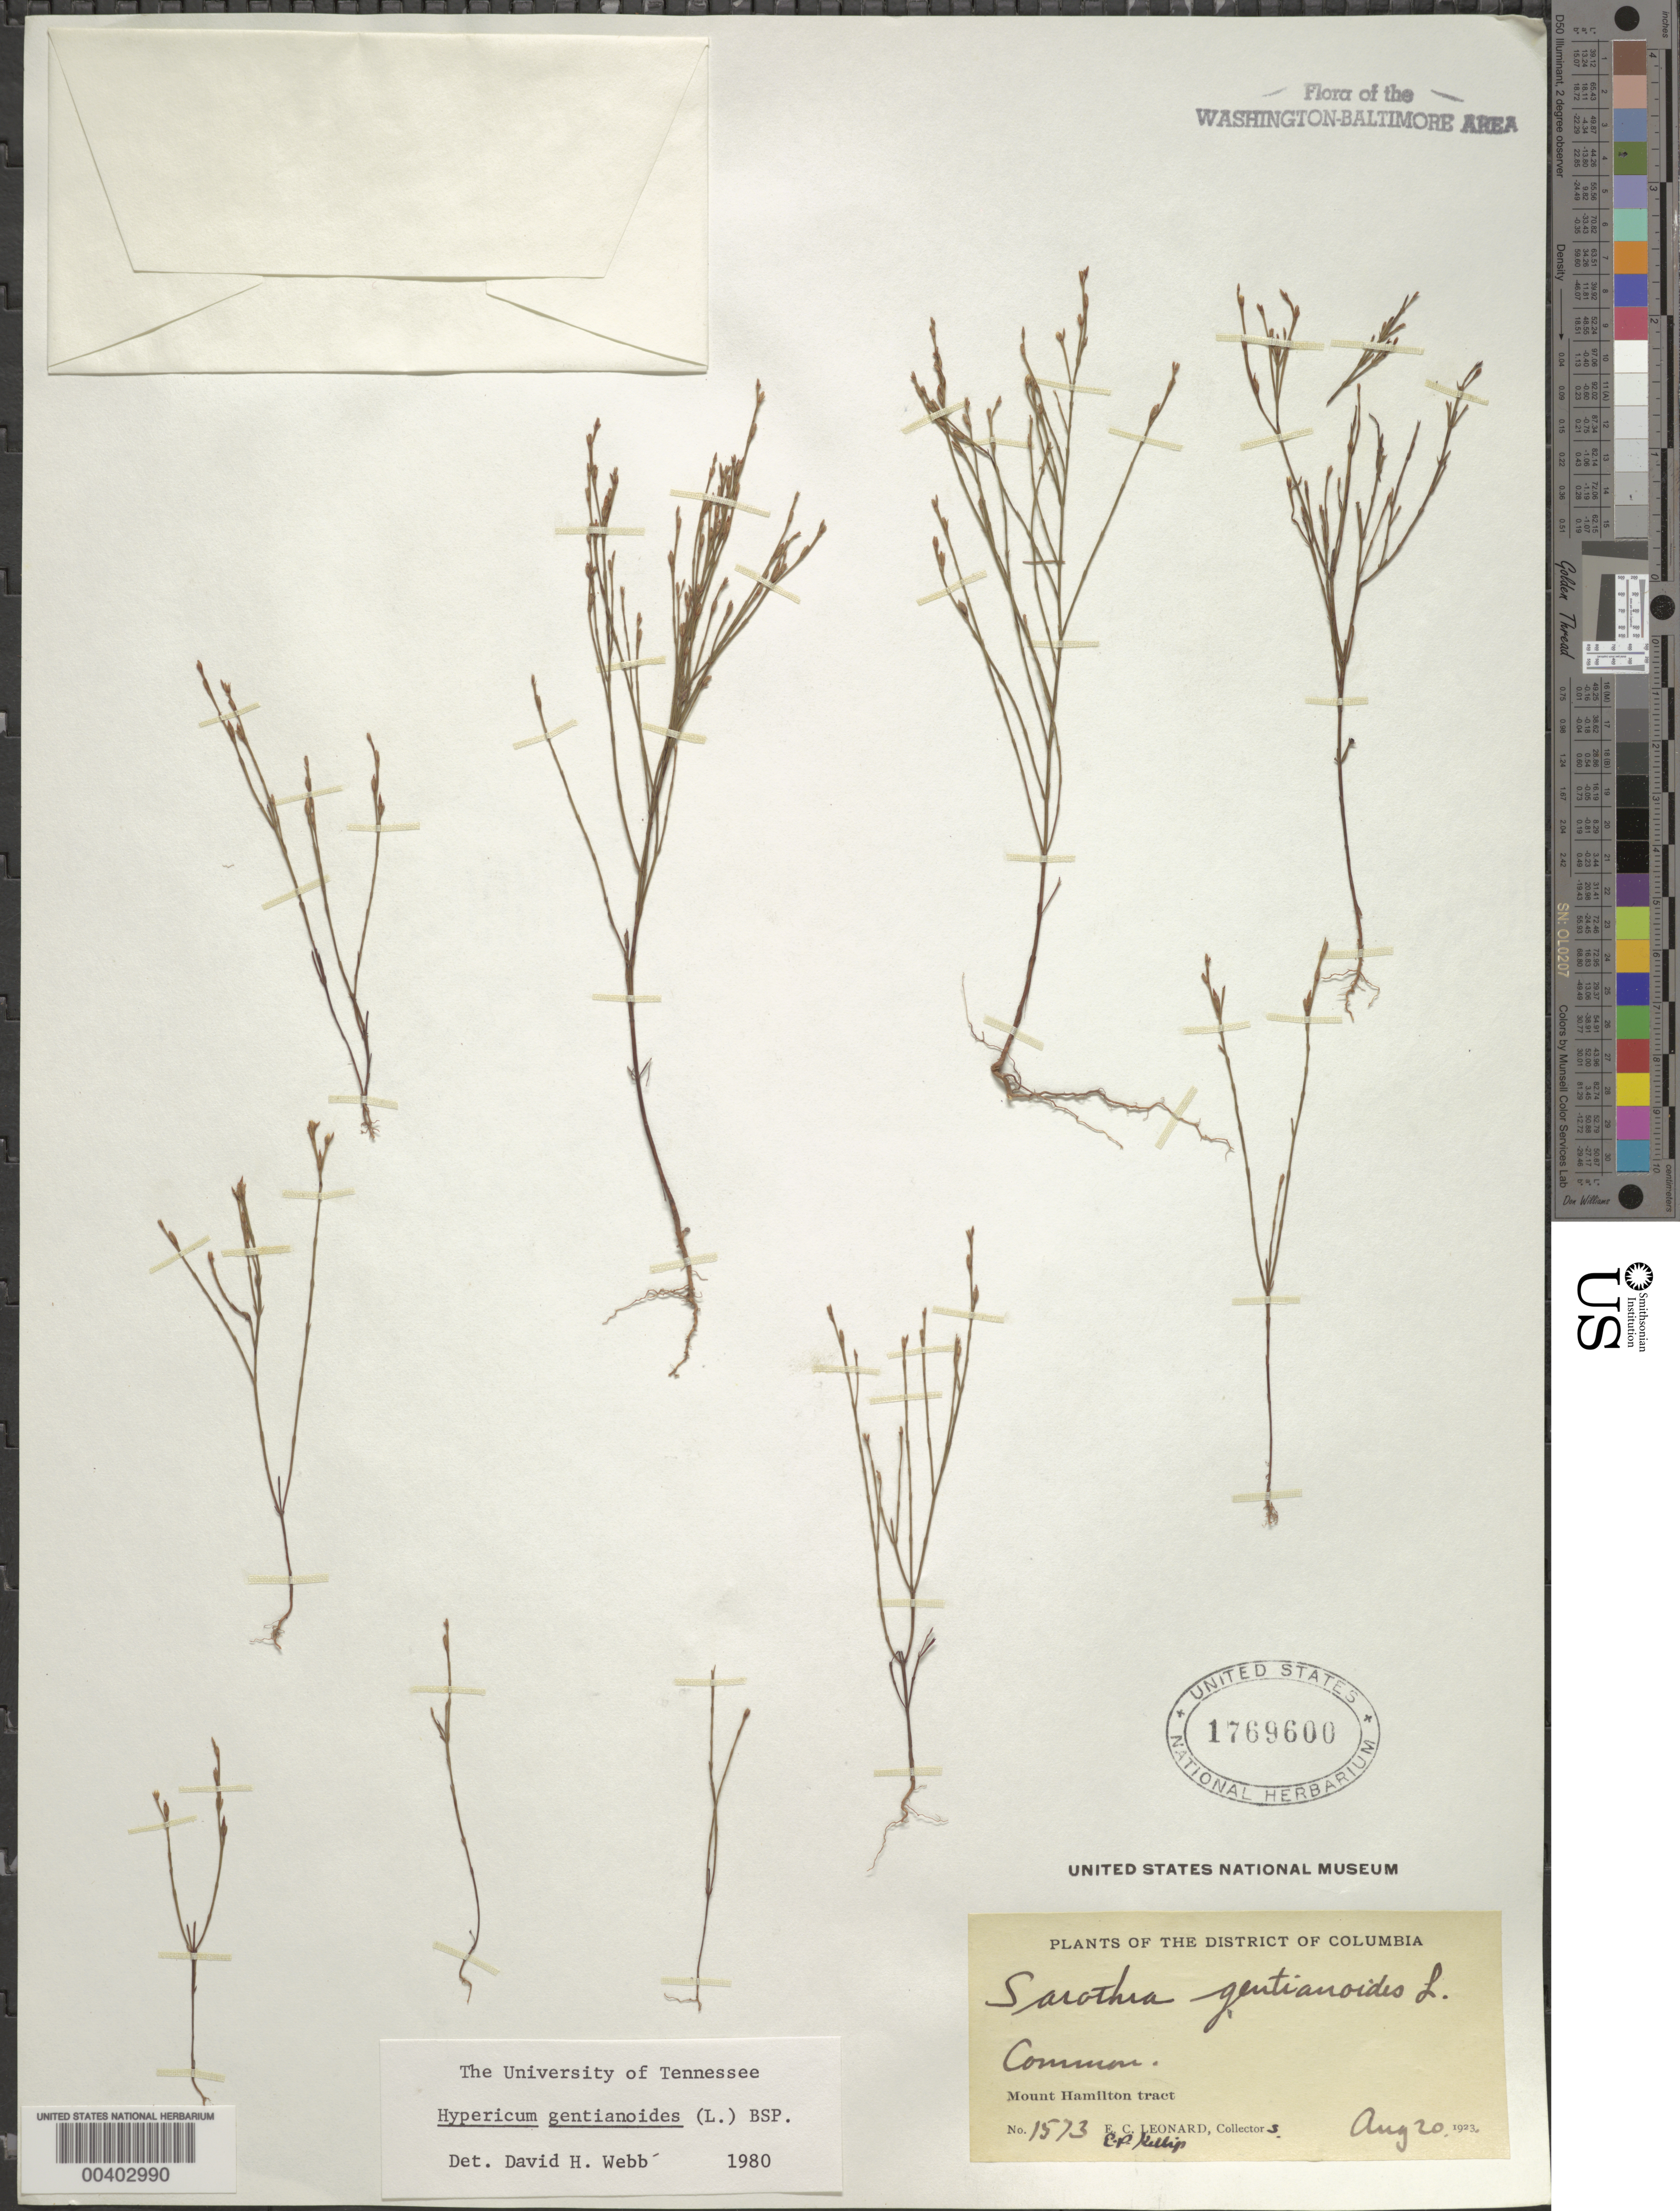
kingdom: Plantae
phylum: Tracheophyta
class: Magnoliopsida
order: Malpighiales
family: Hypericaceae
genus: Hypericum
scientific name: Hypericum gentianoides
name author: (L.) Britton, Stearns & Poggenb.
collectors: E. C. Leonard & E. P. Killip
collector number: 1573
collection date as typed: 20 Aug 1923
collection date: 1923-08-20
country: United States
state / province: District of Columbia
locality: Mount Hamilton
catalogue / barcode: US 1769600